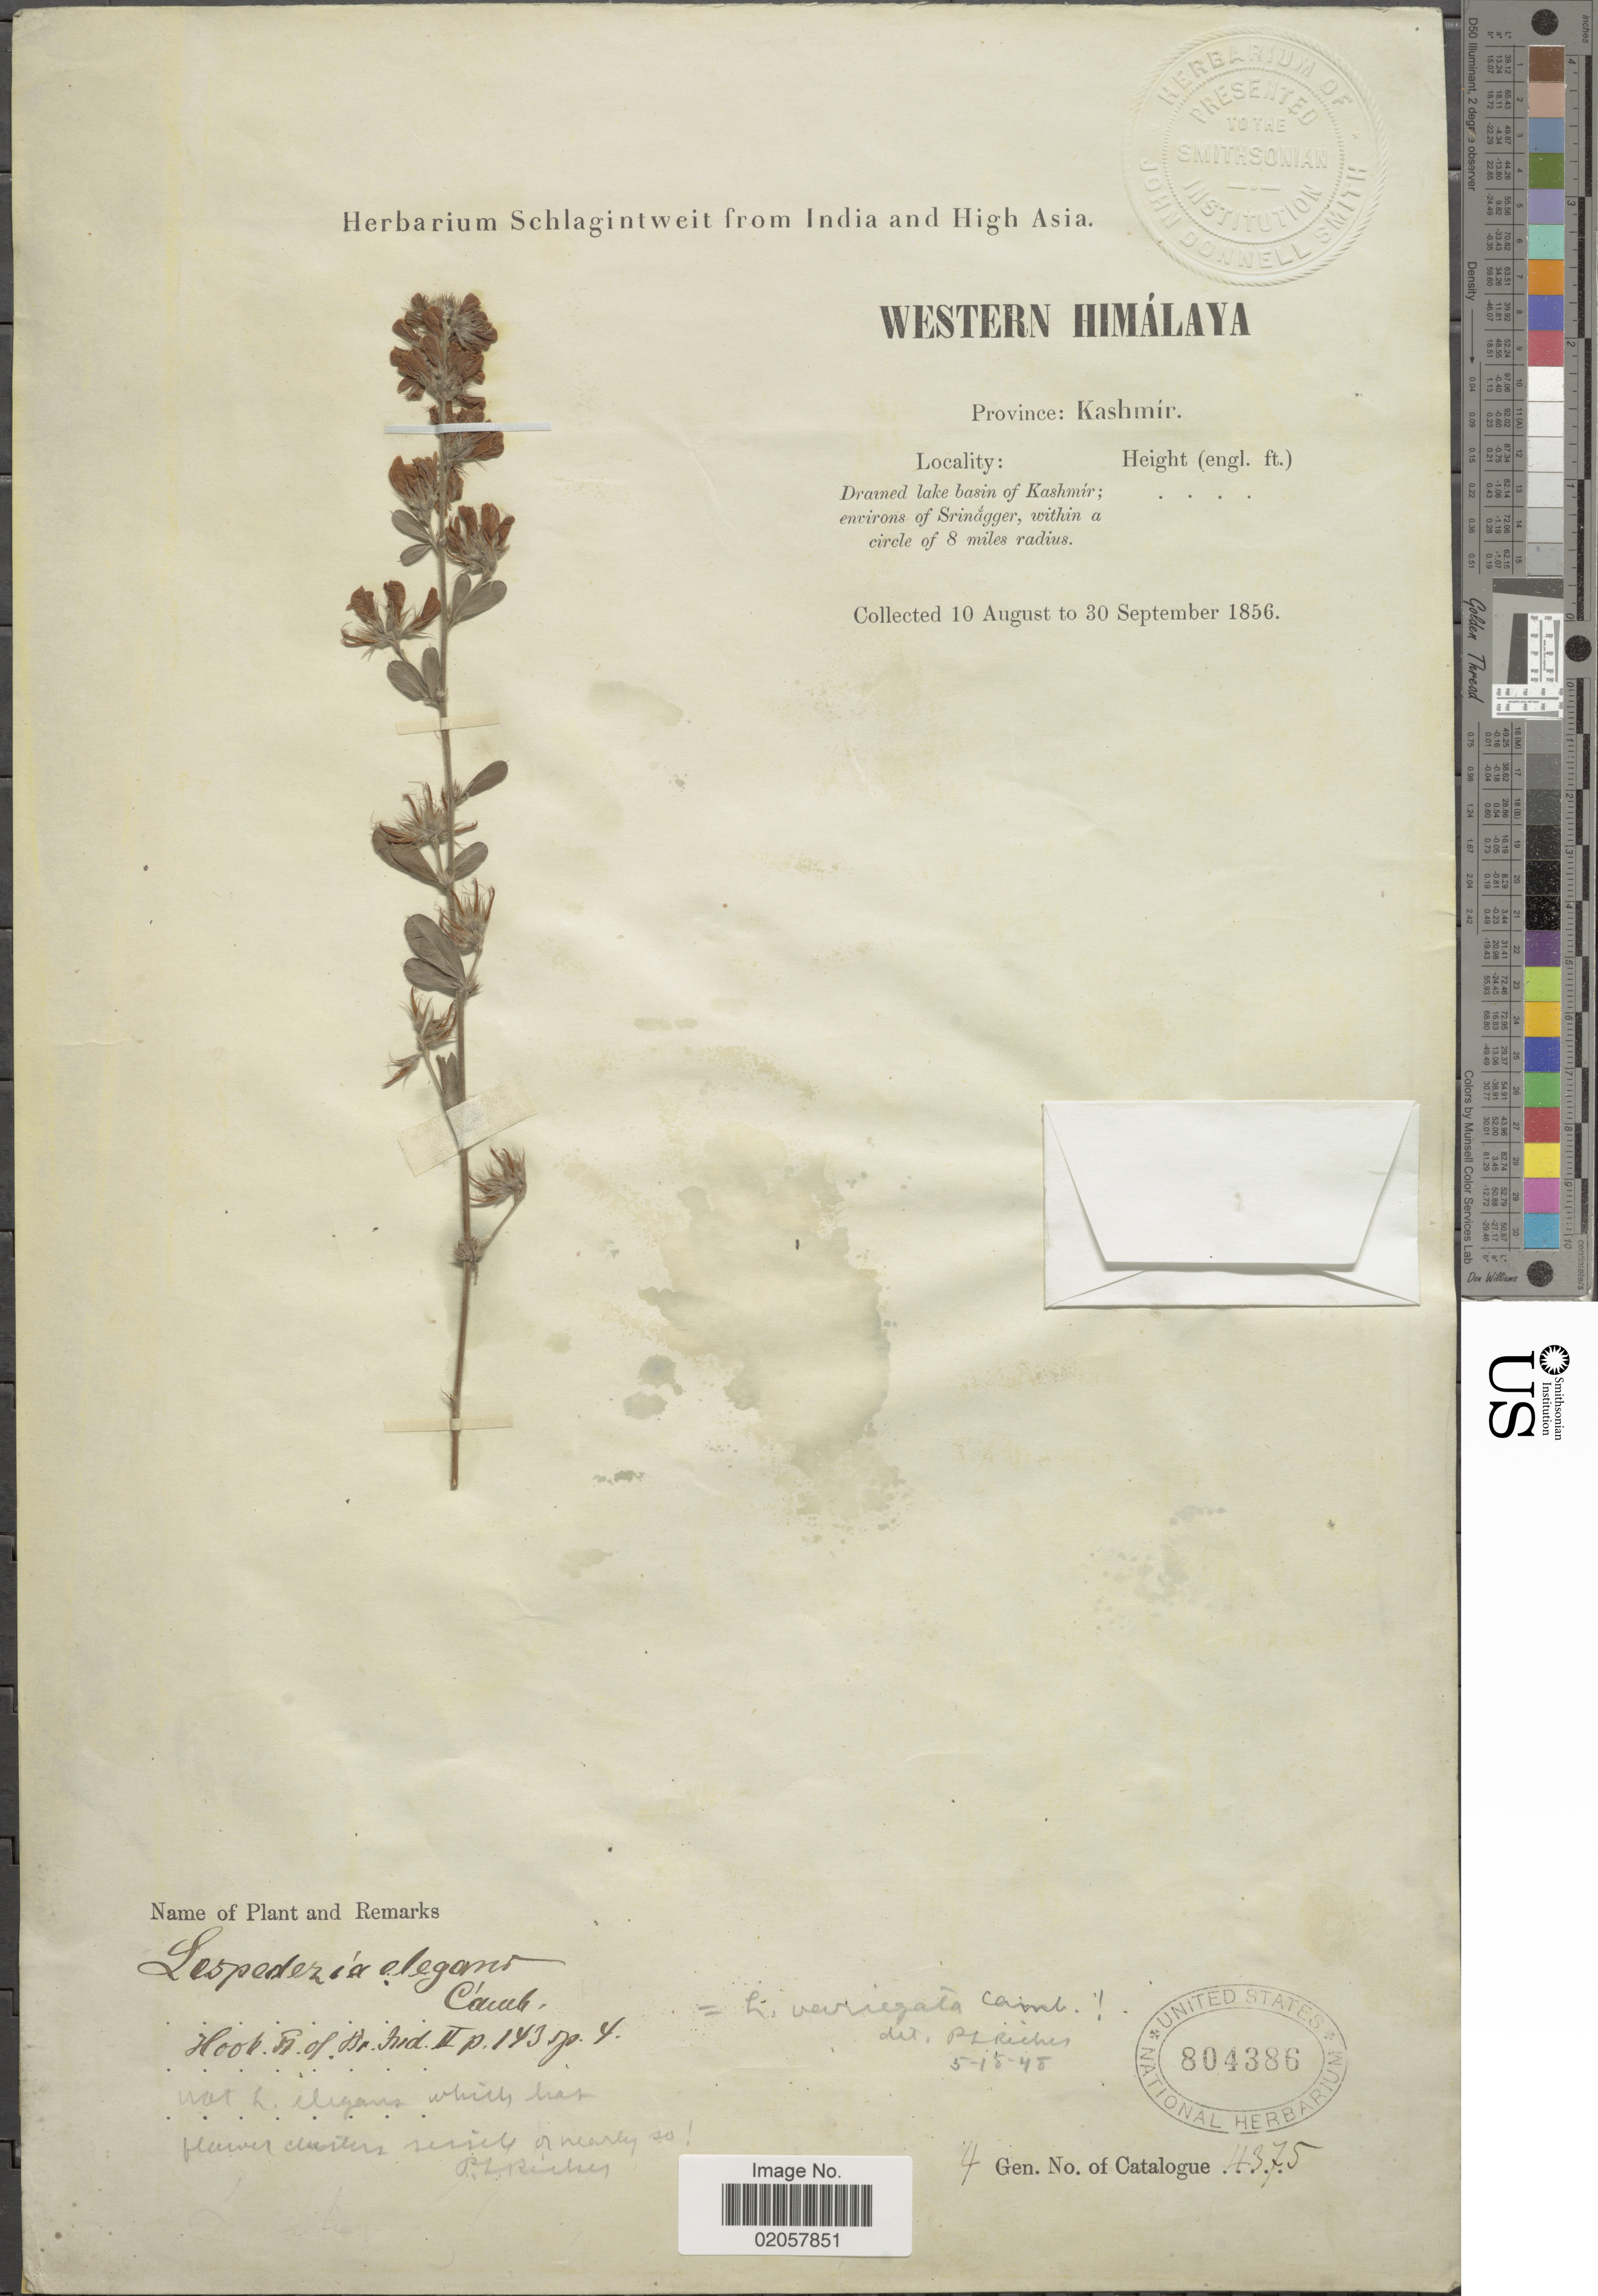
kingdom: Plantae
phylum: Tracheophyta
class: Magnoliopsida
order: Fabales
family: Fabaceae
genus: Lespedeza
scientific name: Lespedeza elegans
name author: Cambess.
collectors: ex herb. Schlagintweit from India and High Asia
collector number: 4375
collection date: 1856-08-10/1856-09-30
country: India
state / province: Jammu and Kashmir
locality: Western Himalaya, Province: Kashmir, draned lake basin of Kashmir, environs of Srinagger, within a circle of 8 miles radius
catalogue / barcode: US 804386